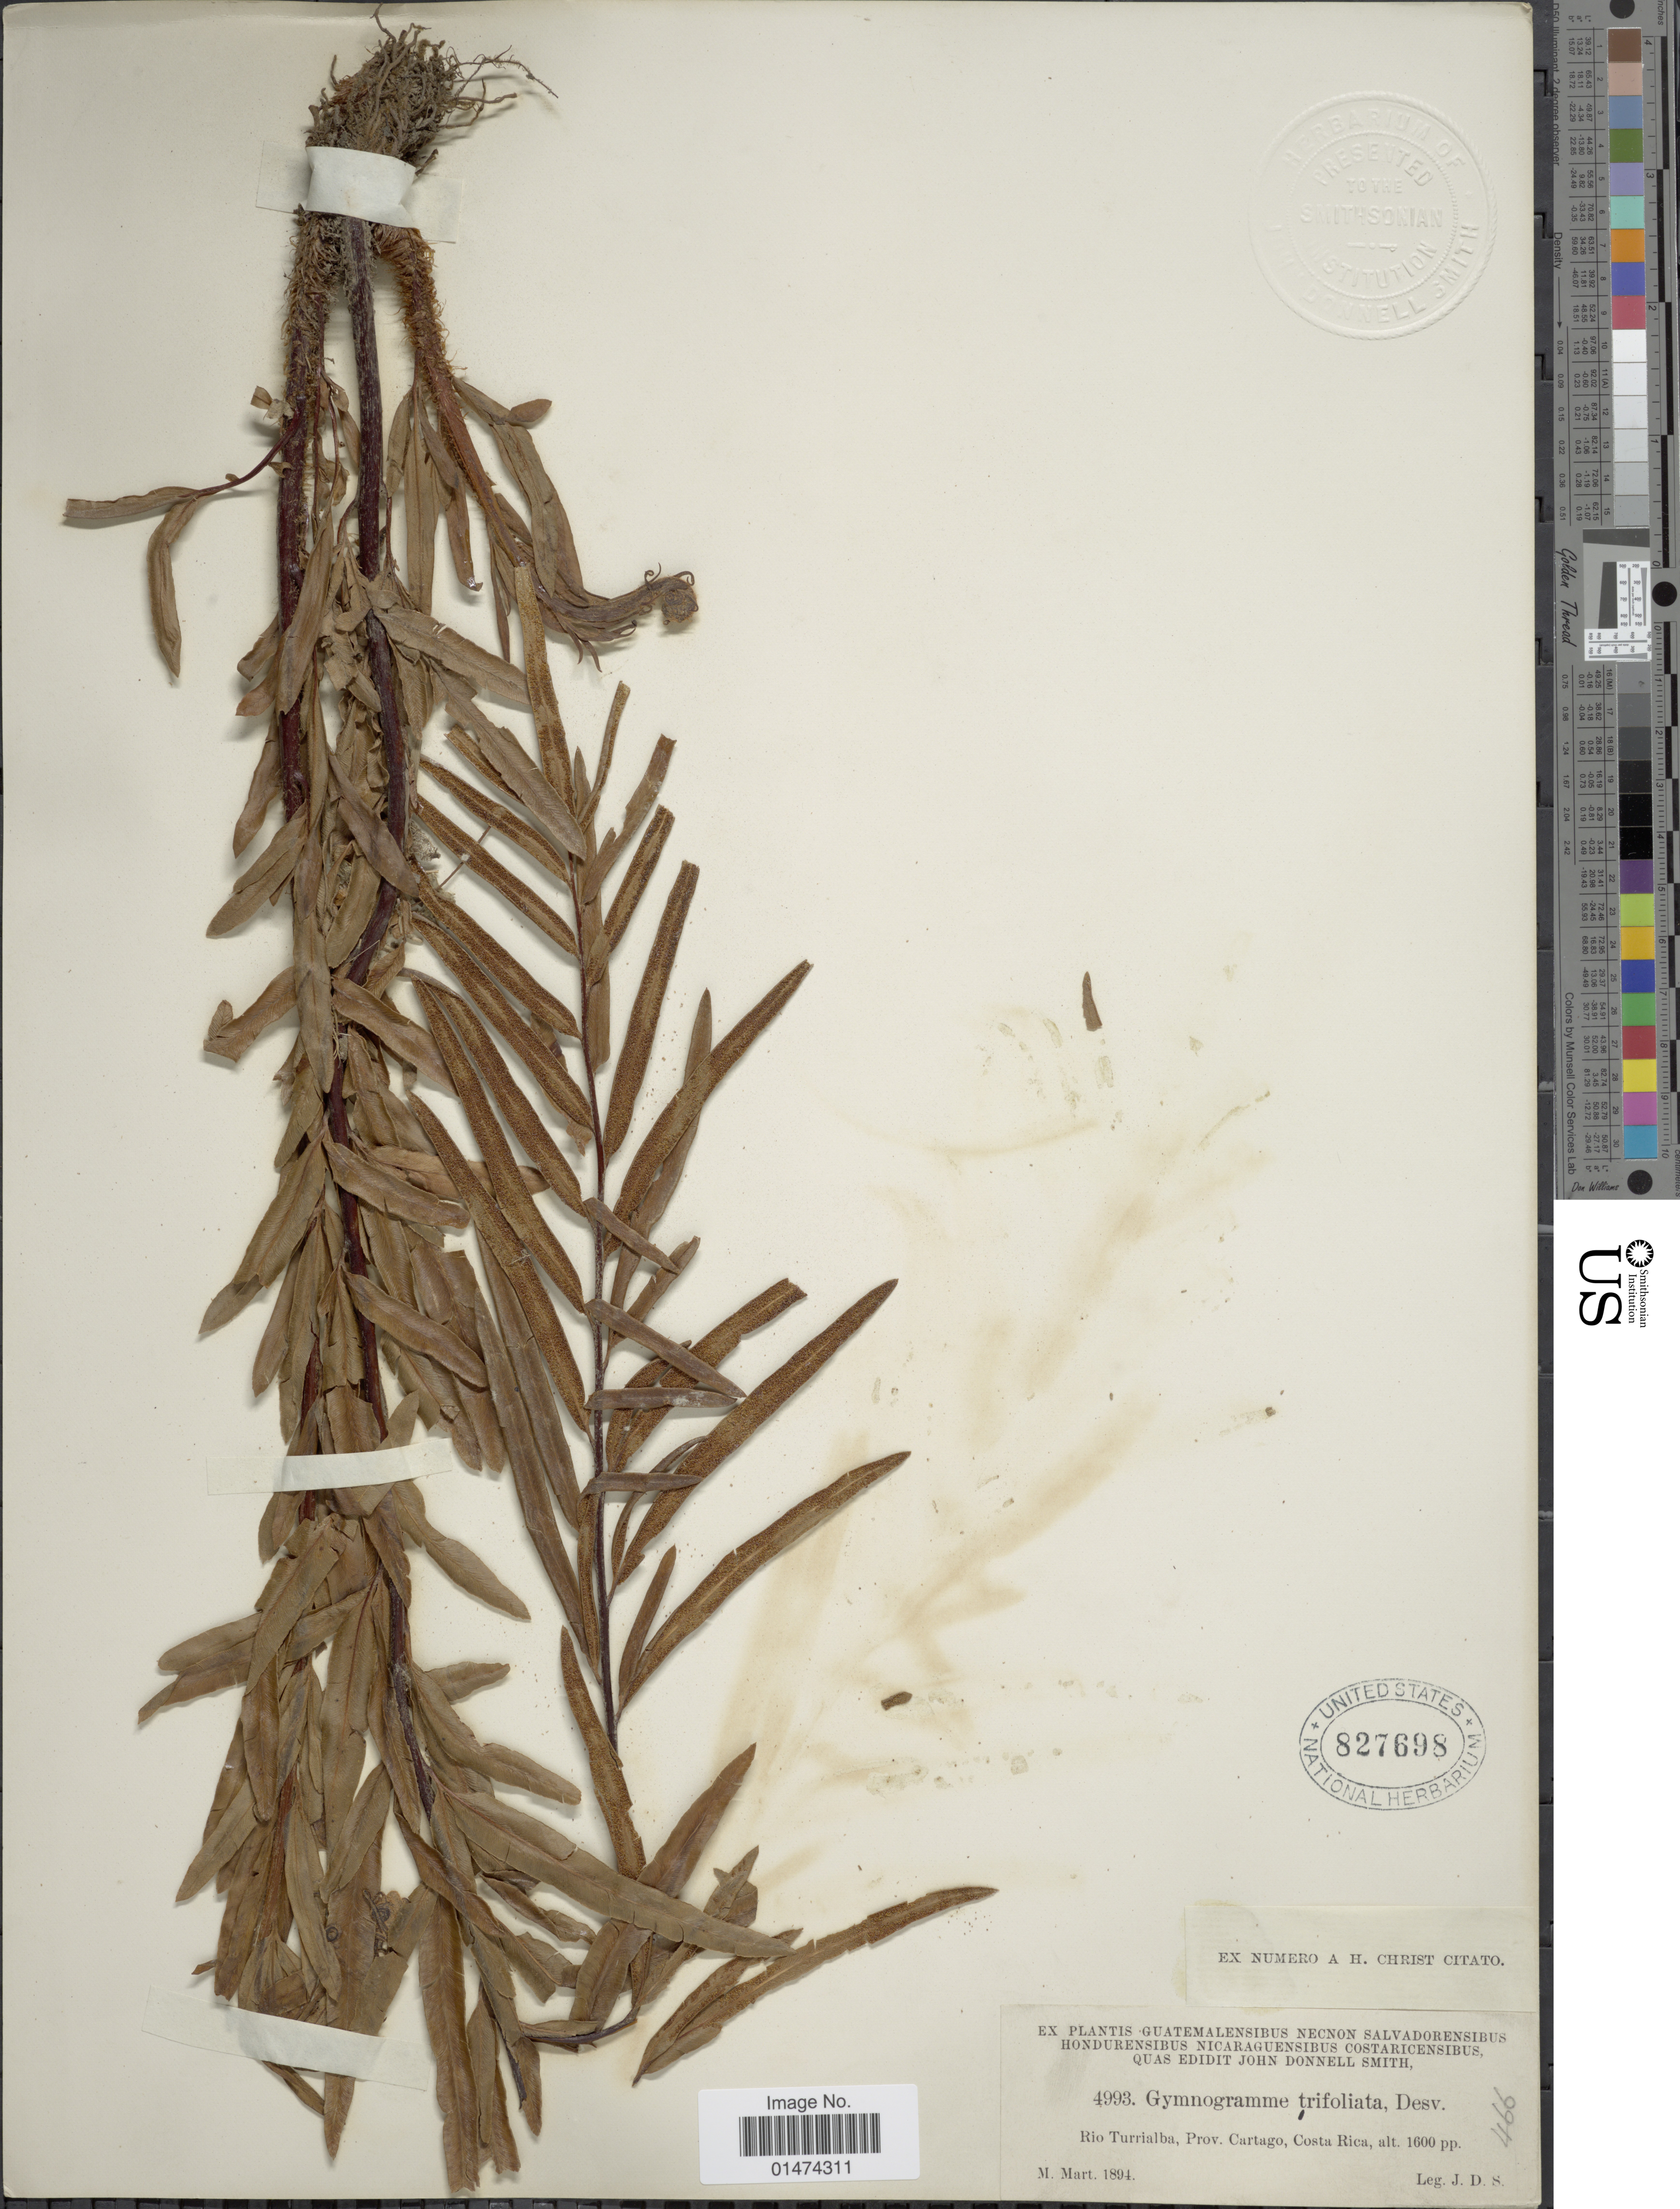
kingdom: Plantae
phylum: Tracheophyta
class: Polypodiopsida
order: Polypodiales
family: Pteridaceae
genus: Pityrogramma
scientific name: Pityrogramma trifoliata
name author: (L.) R.M. Tryon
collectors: J. Donnell Smith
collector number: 4993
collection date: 1894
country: Costa Rica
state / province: Cartago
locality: Rio Turrialba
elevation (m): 488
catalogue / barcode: US 827698